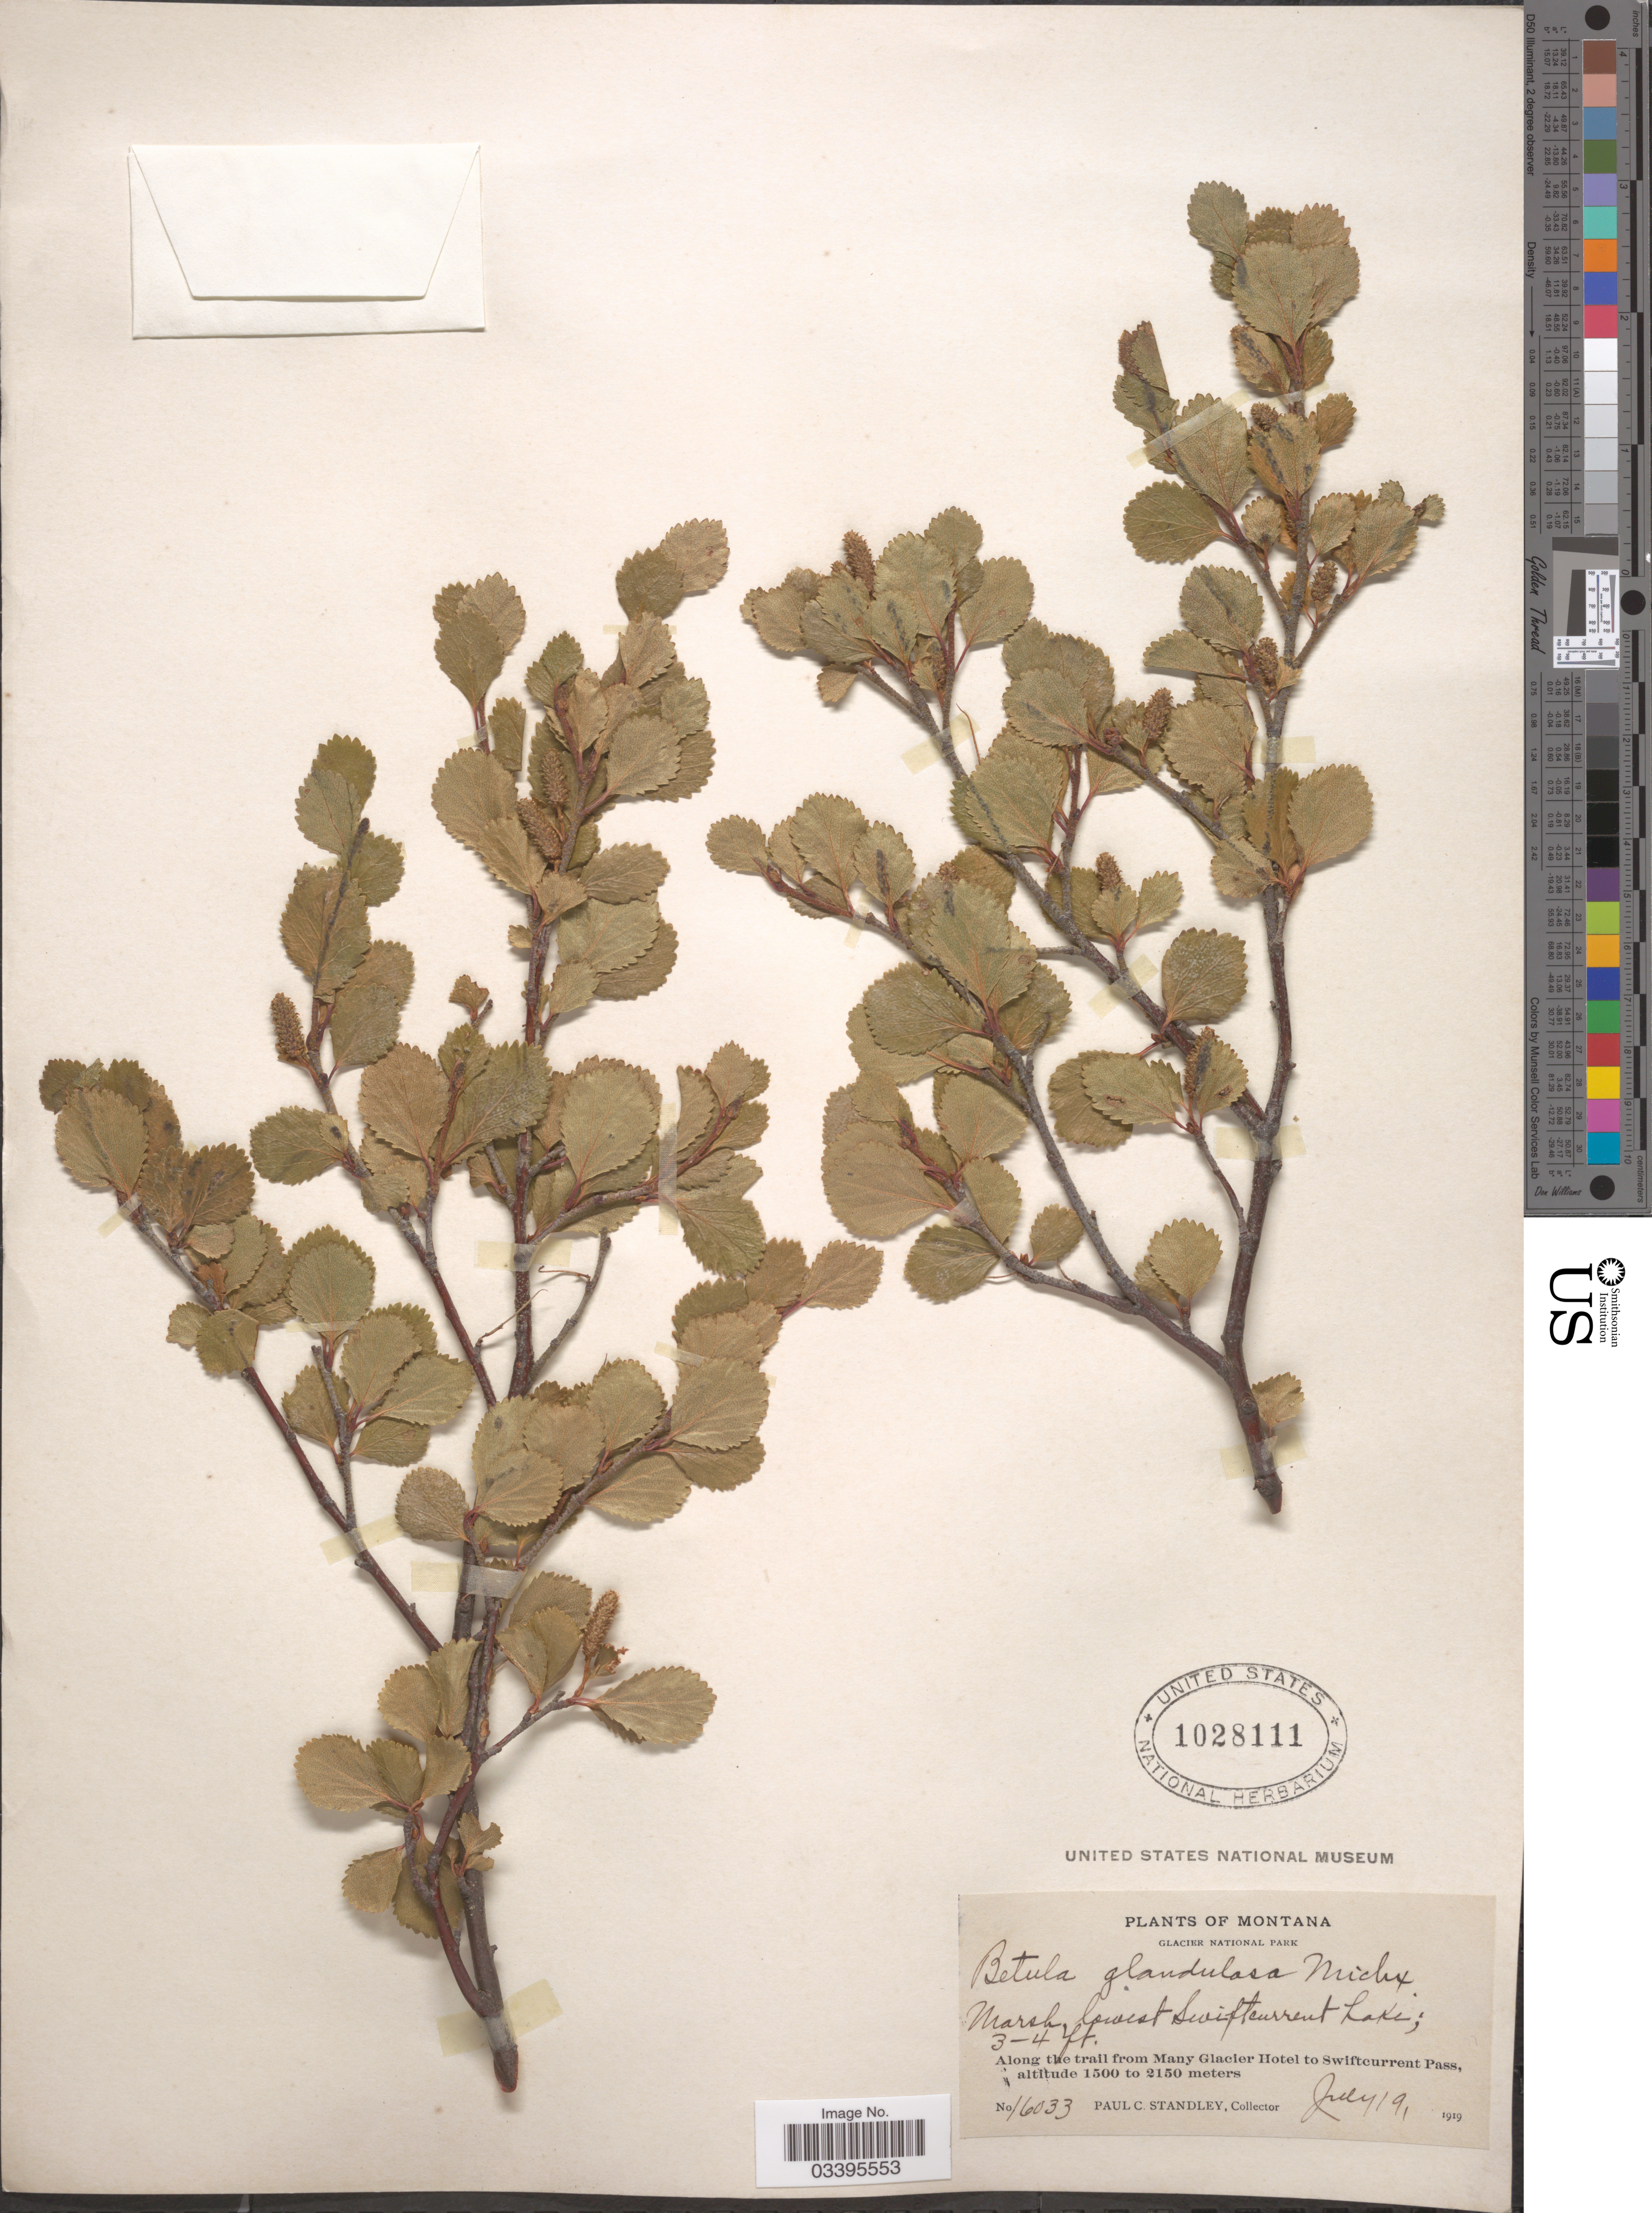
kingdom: Plantae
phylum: Tracheophyta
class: Magnoliopsida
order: Fagales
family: Betulaceae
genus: Betula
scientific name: Betula glandulosa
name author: Michx.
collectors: P. C. Standley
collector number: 16033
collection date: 1919-07-19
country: United States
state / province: Montana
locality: Glacier National Park. Along the trail from Many Glacier Hotel to Swiftcurrent Pass.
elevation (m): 1500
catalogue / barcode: US 1028111